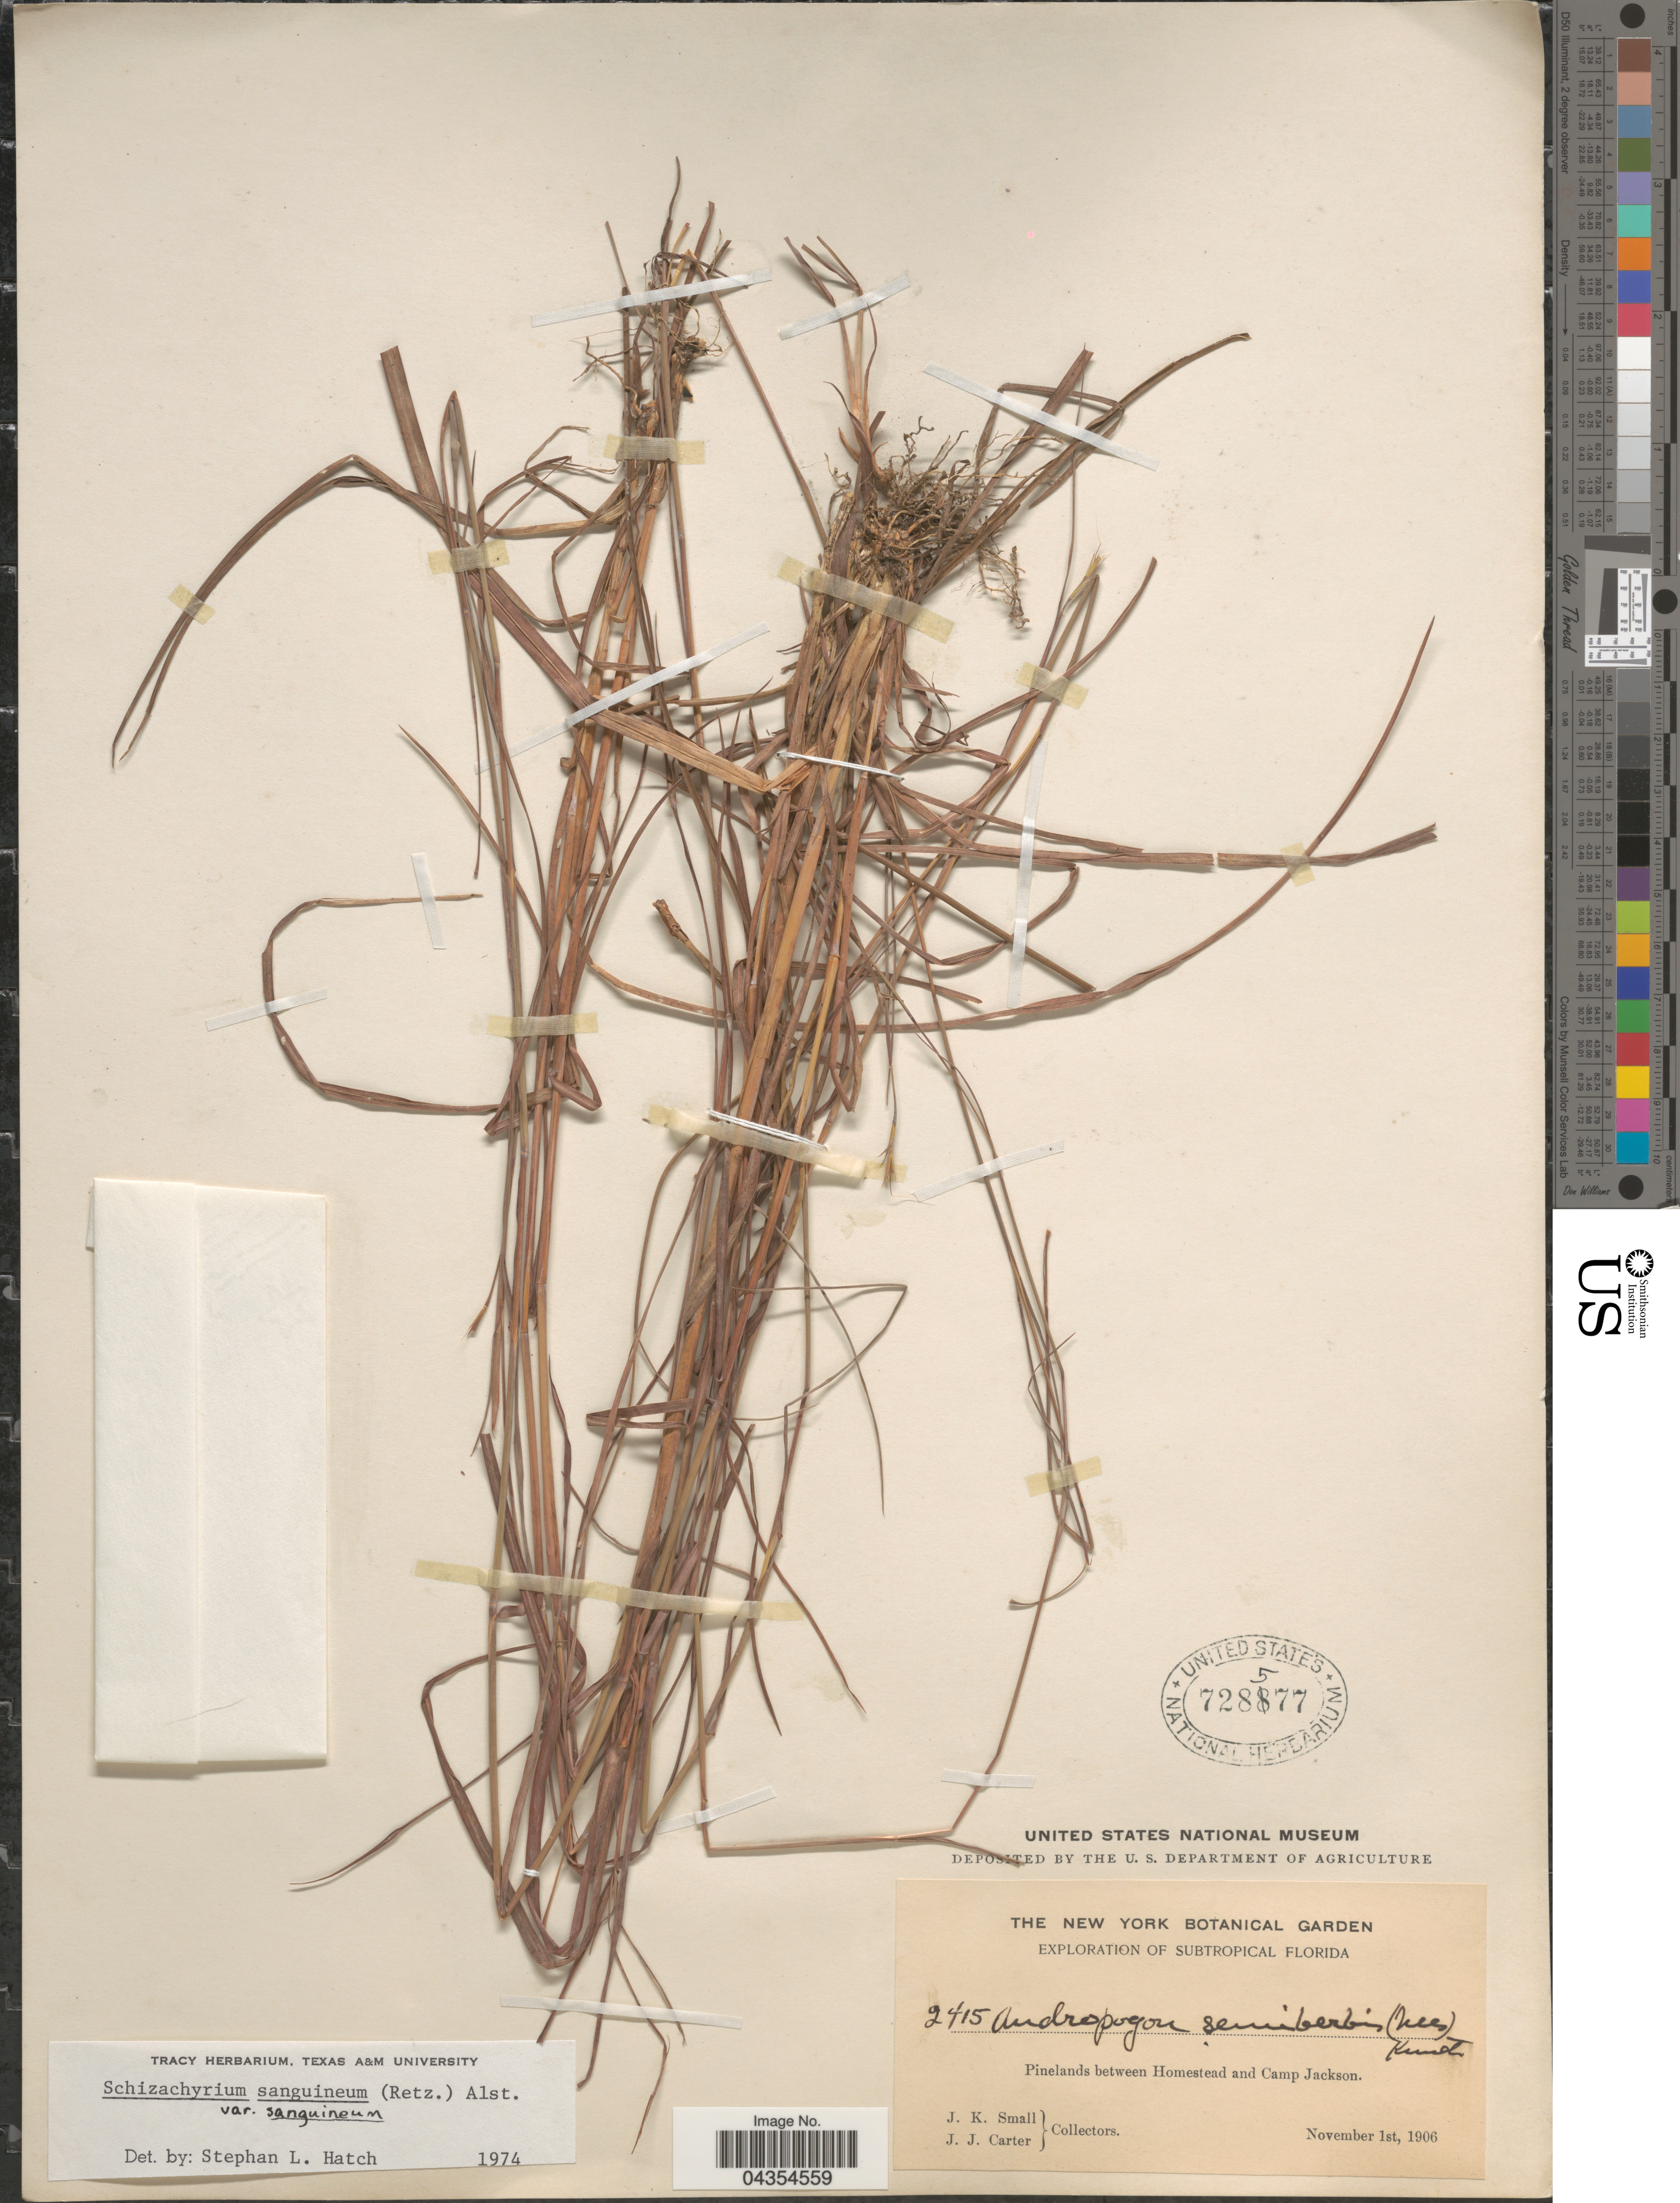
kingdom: Plantae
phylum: Tracheophyta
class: Liliopsida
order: Poales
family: Poaceae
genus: Schizachyrium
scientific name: Schizachyrium sanguineum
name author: (Retz.) Alston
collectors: J. K. Small & J. Carter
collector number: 2415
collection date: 1906-11-01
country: United States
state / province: Florida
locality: Exploration of Subtropical Florida. Pinelands between Homestead and Camp Jackson.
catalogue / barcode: US 728577